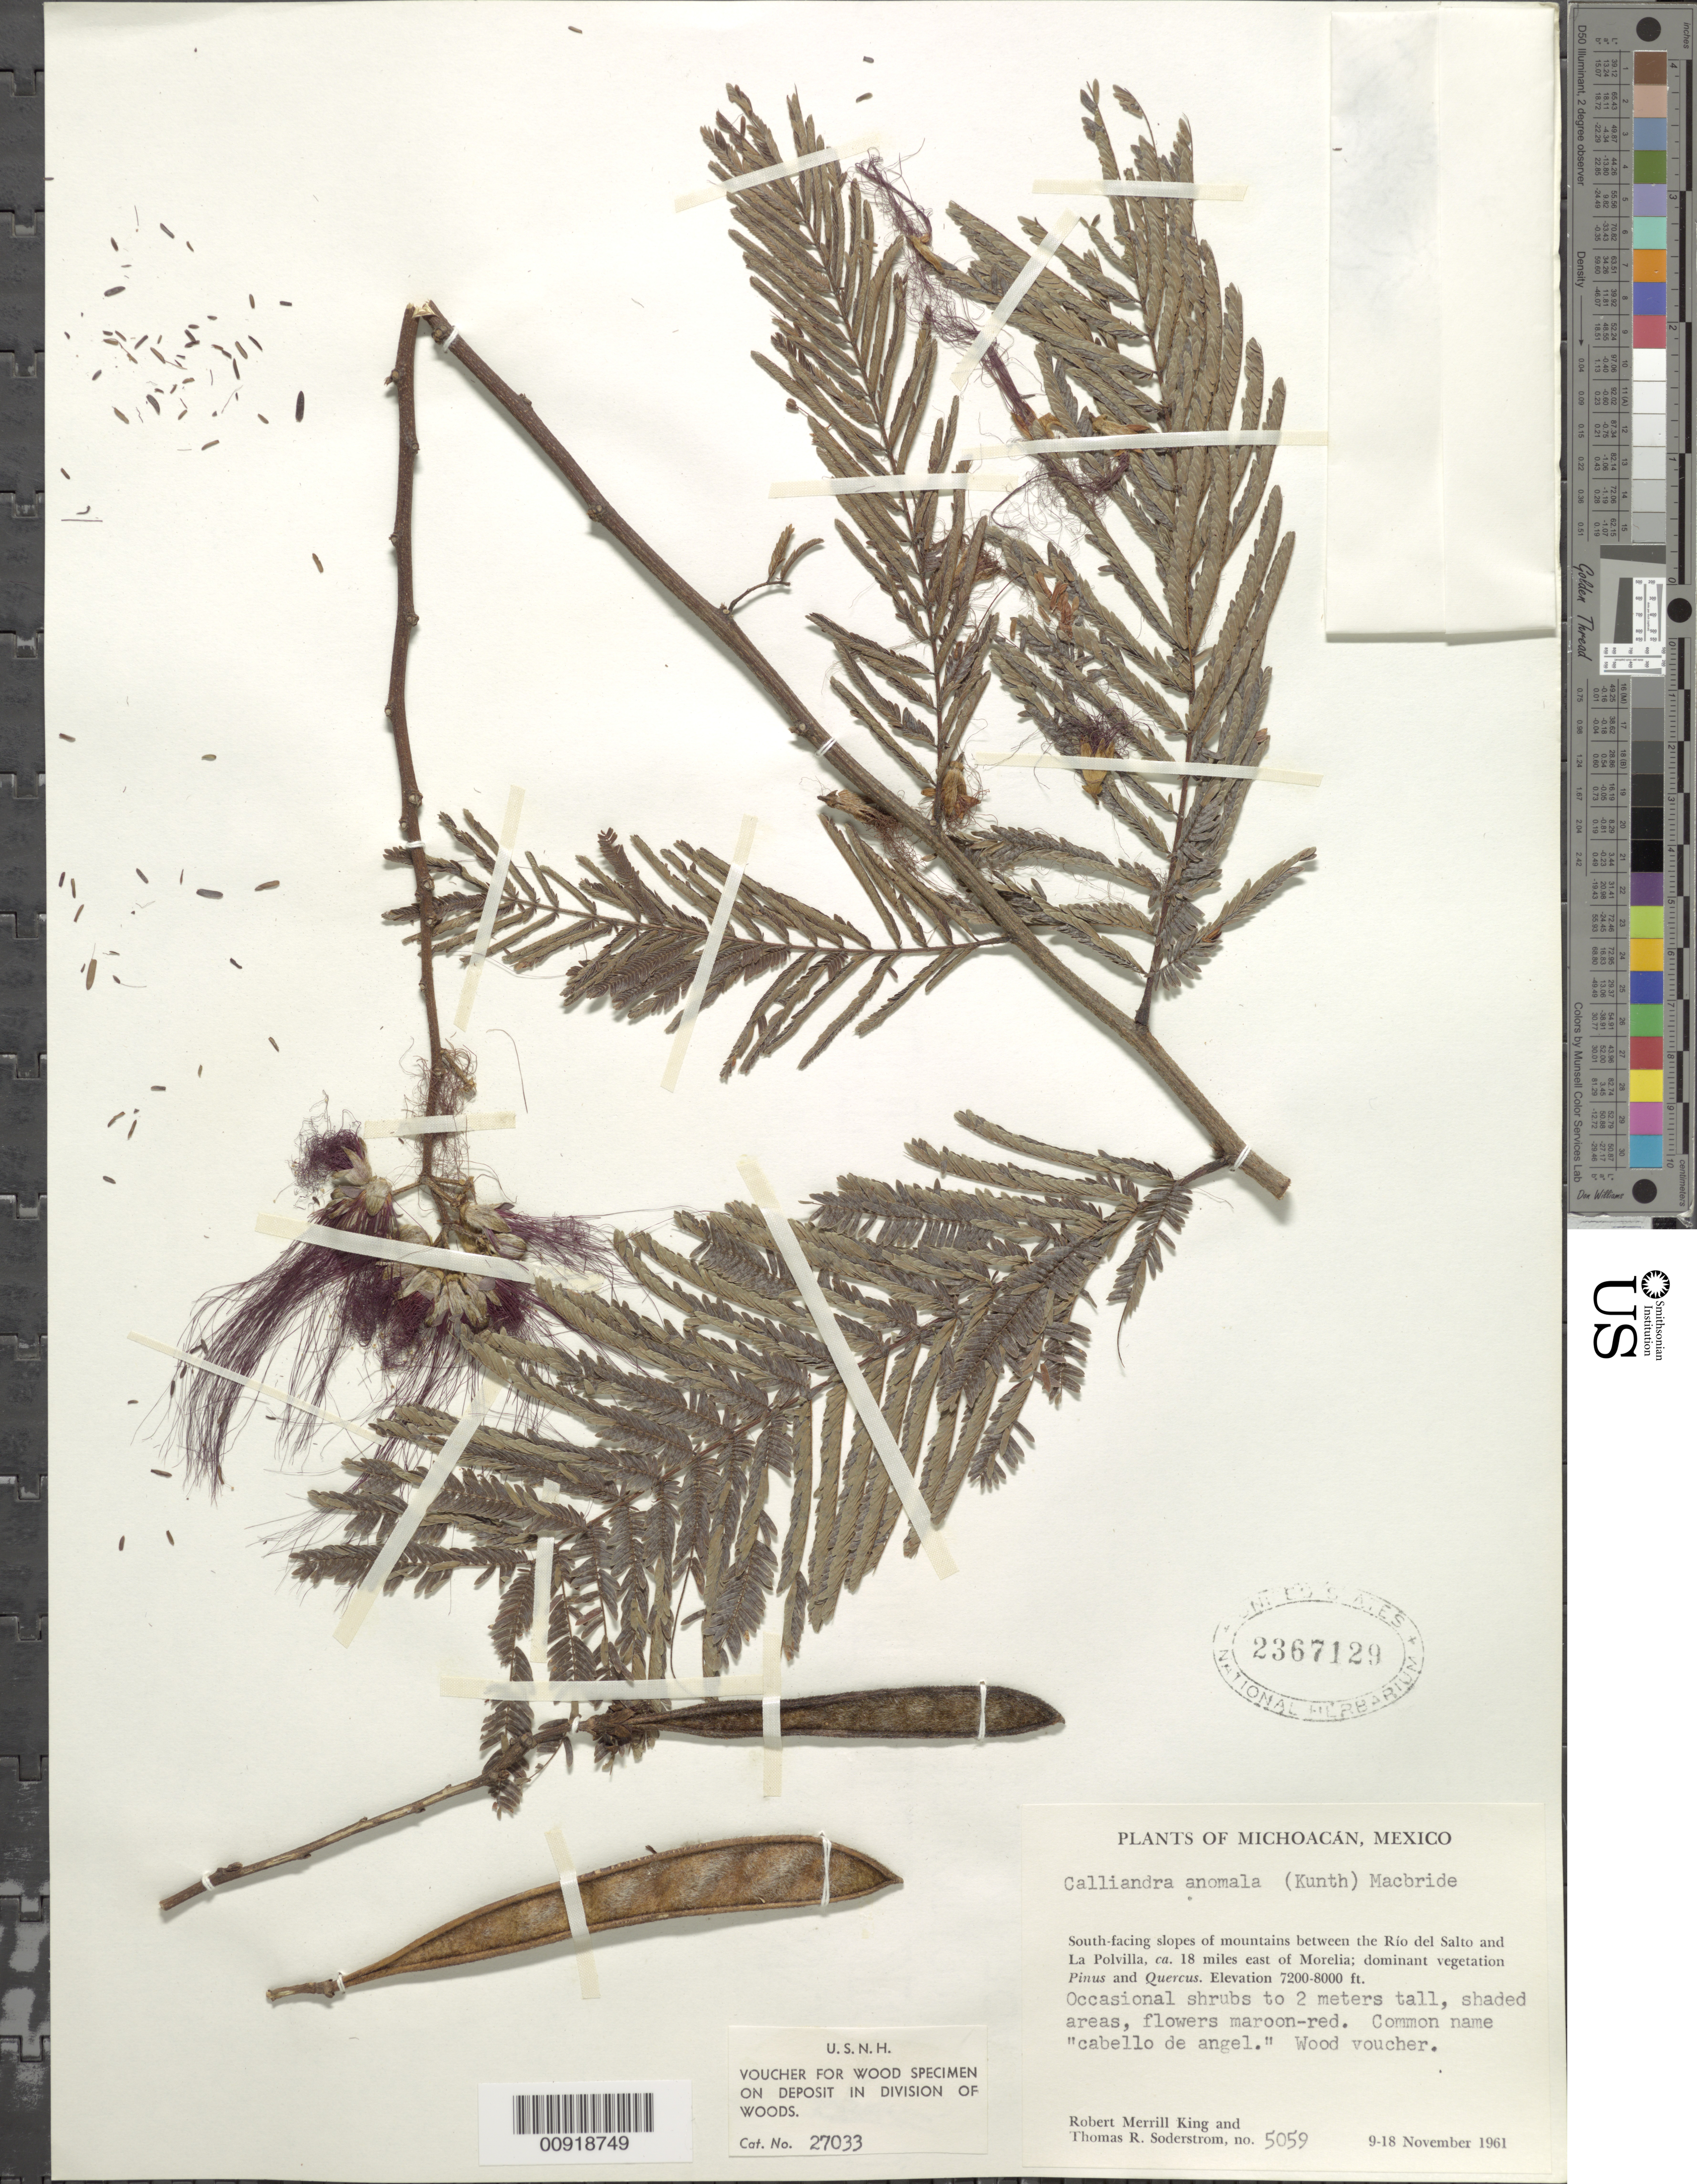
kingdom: Plantae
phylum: Tracheophyta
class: Magnoliopsida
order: Fabales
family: Fabaceae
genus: Calliandra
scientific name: Calliandra anomala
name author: (Kunth) J.F. Macbr.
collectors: R. M. King & T. R. Soderstrom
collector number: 5059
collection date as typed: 09 Nov 1961 to 18 Nov 1961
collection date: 1961-11-09/1961-11-18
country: Mexico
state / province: Michoacán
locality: South-facing slopes of mountains between the Río del Salto and La Polvilla, ca. 18 miles east of Morelia.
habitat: Shaded areas. South-facing slopes of mountains; dominant vegetation Pinus and Quercus.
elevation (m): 2195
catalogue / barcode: US 2367129